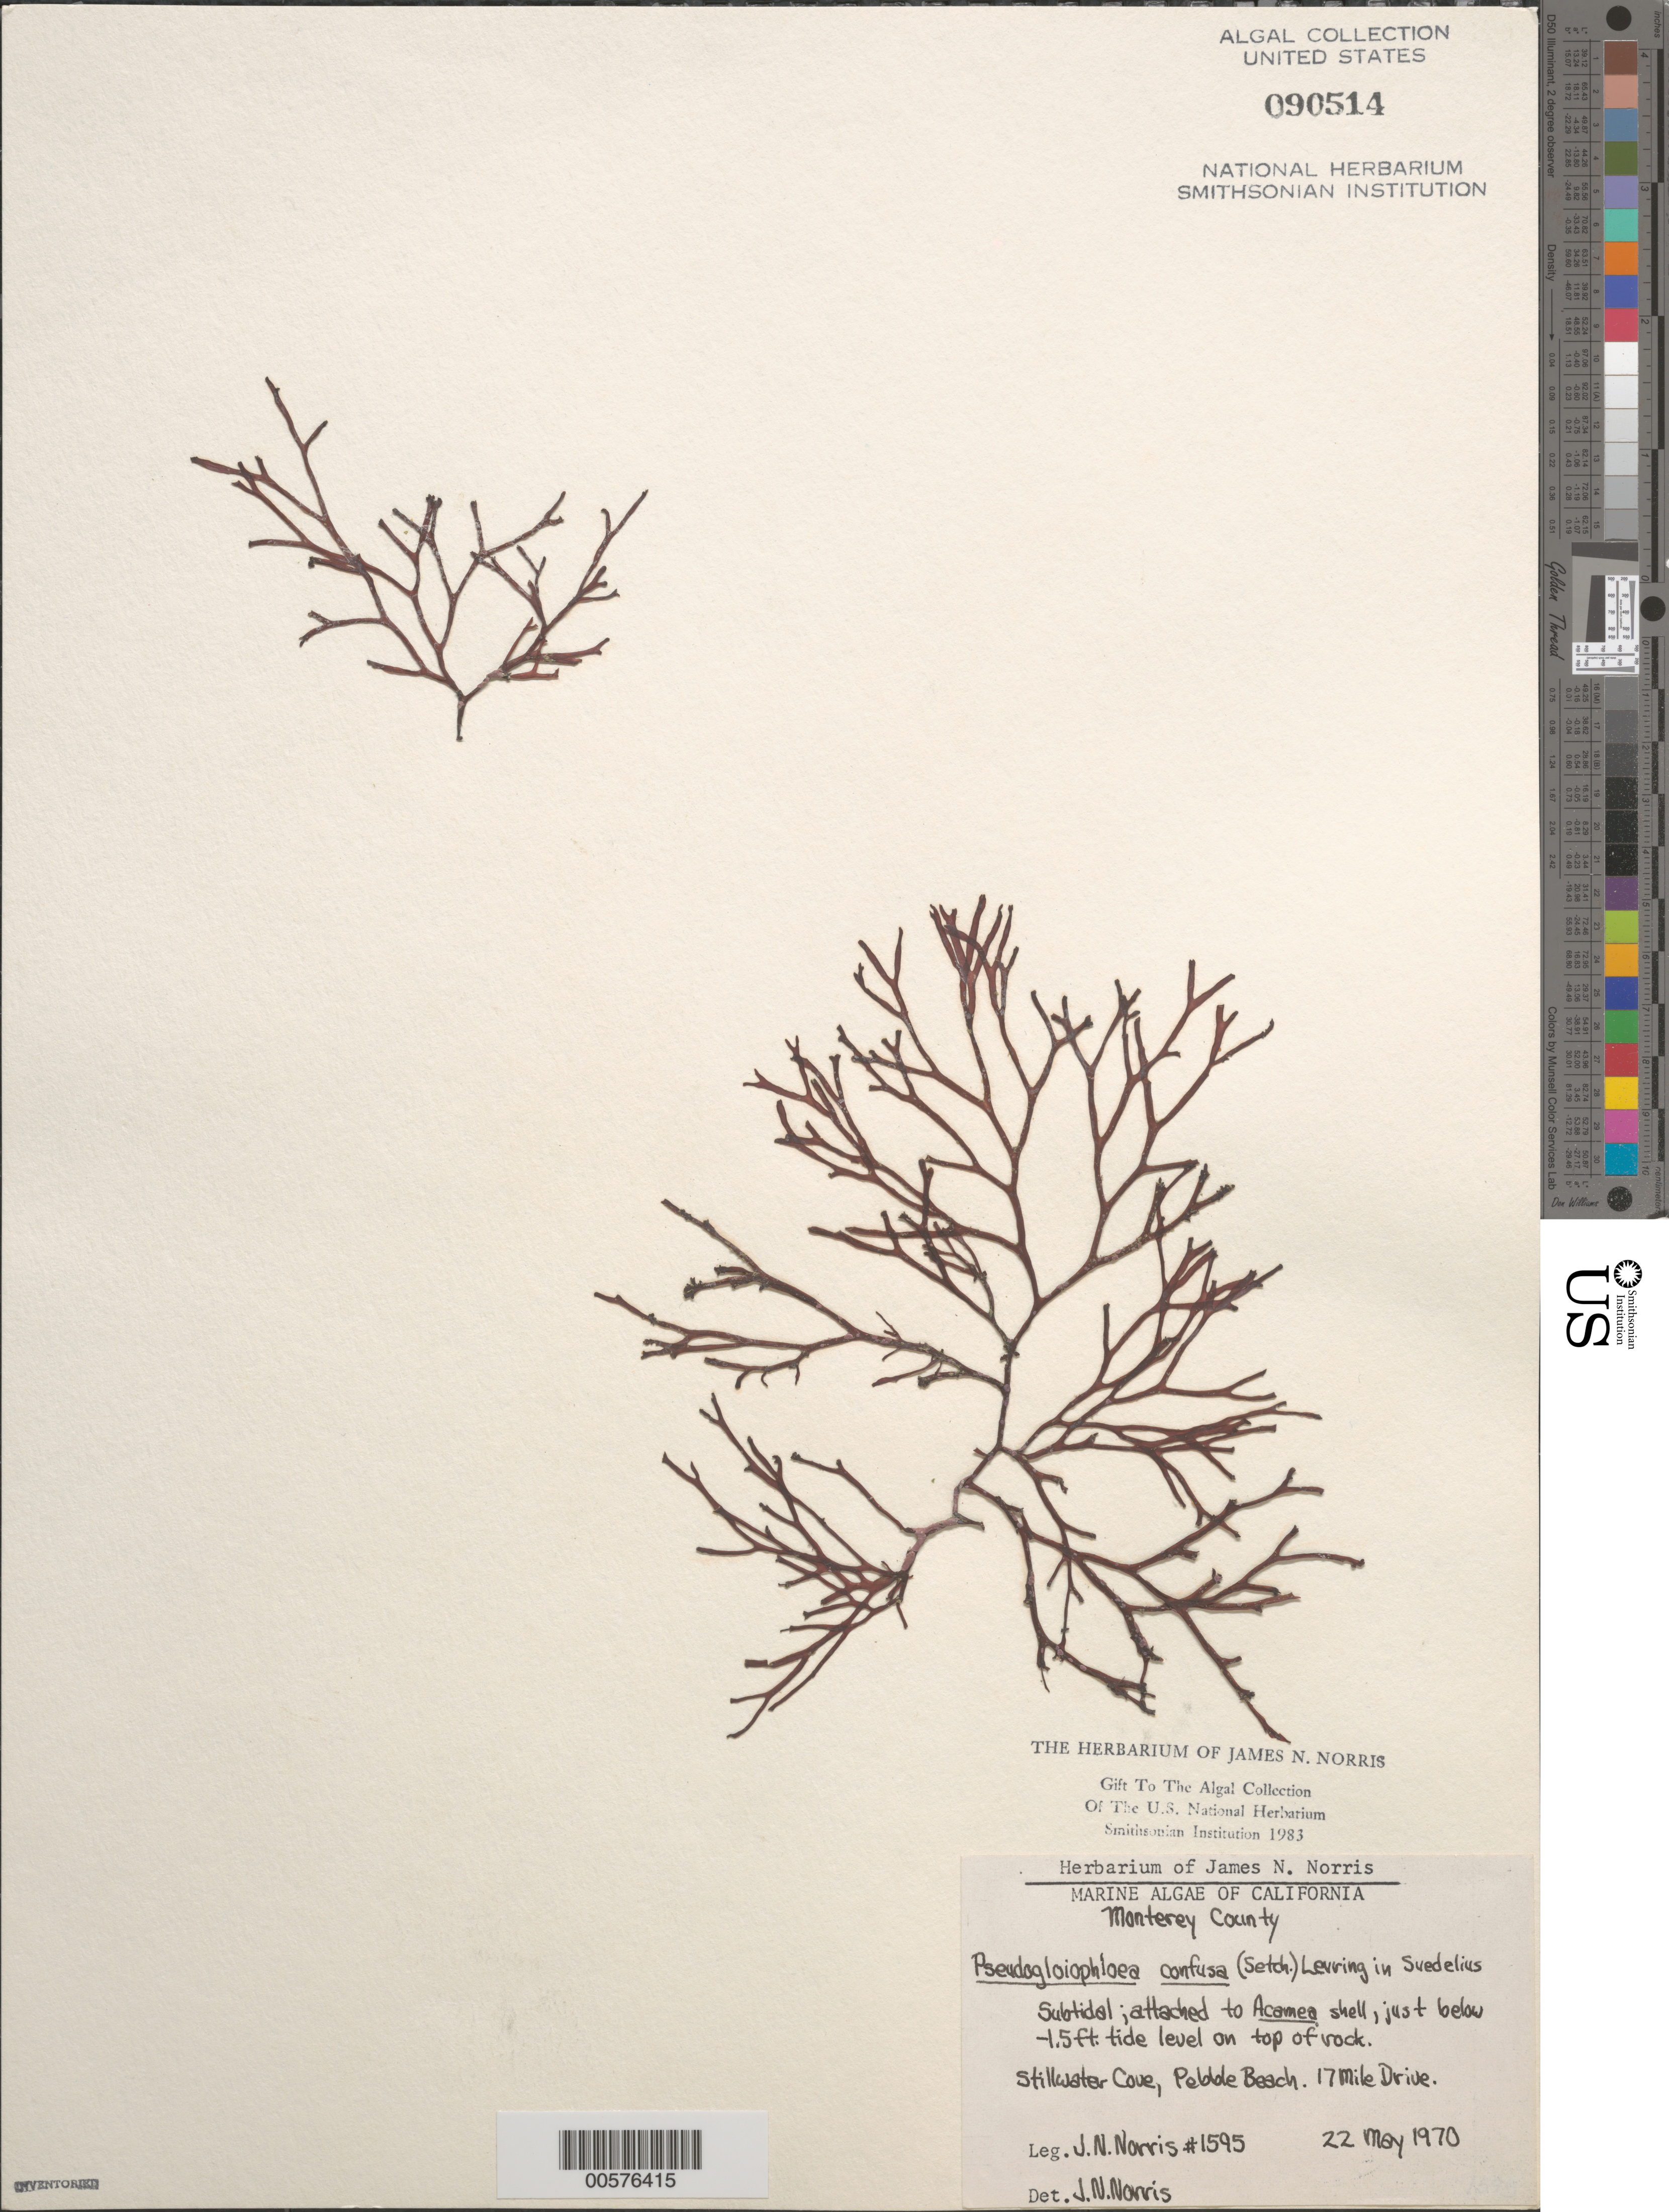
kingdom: Plantae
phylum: Rhodophyta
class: Florideophyceae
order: Nemaliales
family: Scinaiaceae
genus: Scinaia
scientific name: Scinaia confusa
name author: (Setch.) Huisman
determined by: Algae name updating Project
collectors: J. N. Norris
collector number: JN-1595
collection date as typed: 22 May 1970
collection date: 1970-05-22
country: United States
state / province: California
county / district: Monterey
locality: Stillwater Cove, Pebble Beach, 17 Mile Drive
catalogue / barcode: US 90514